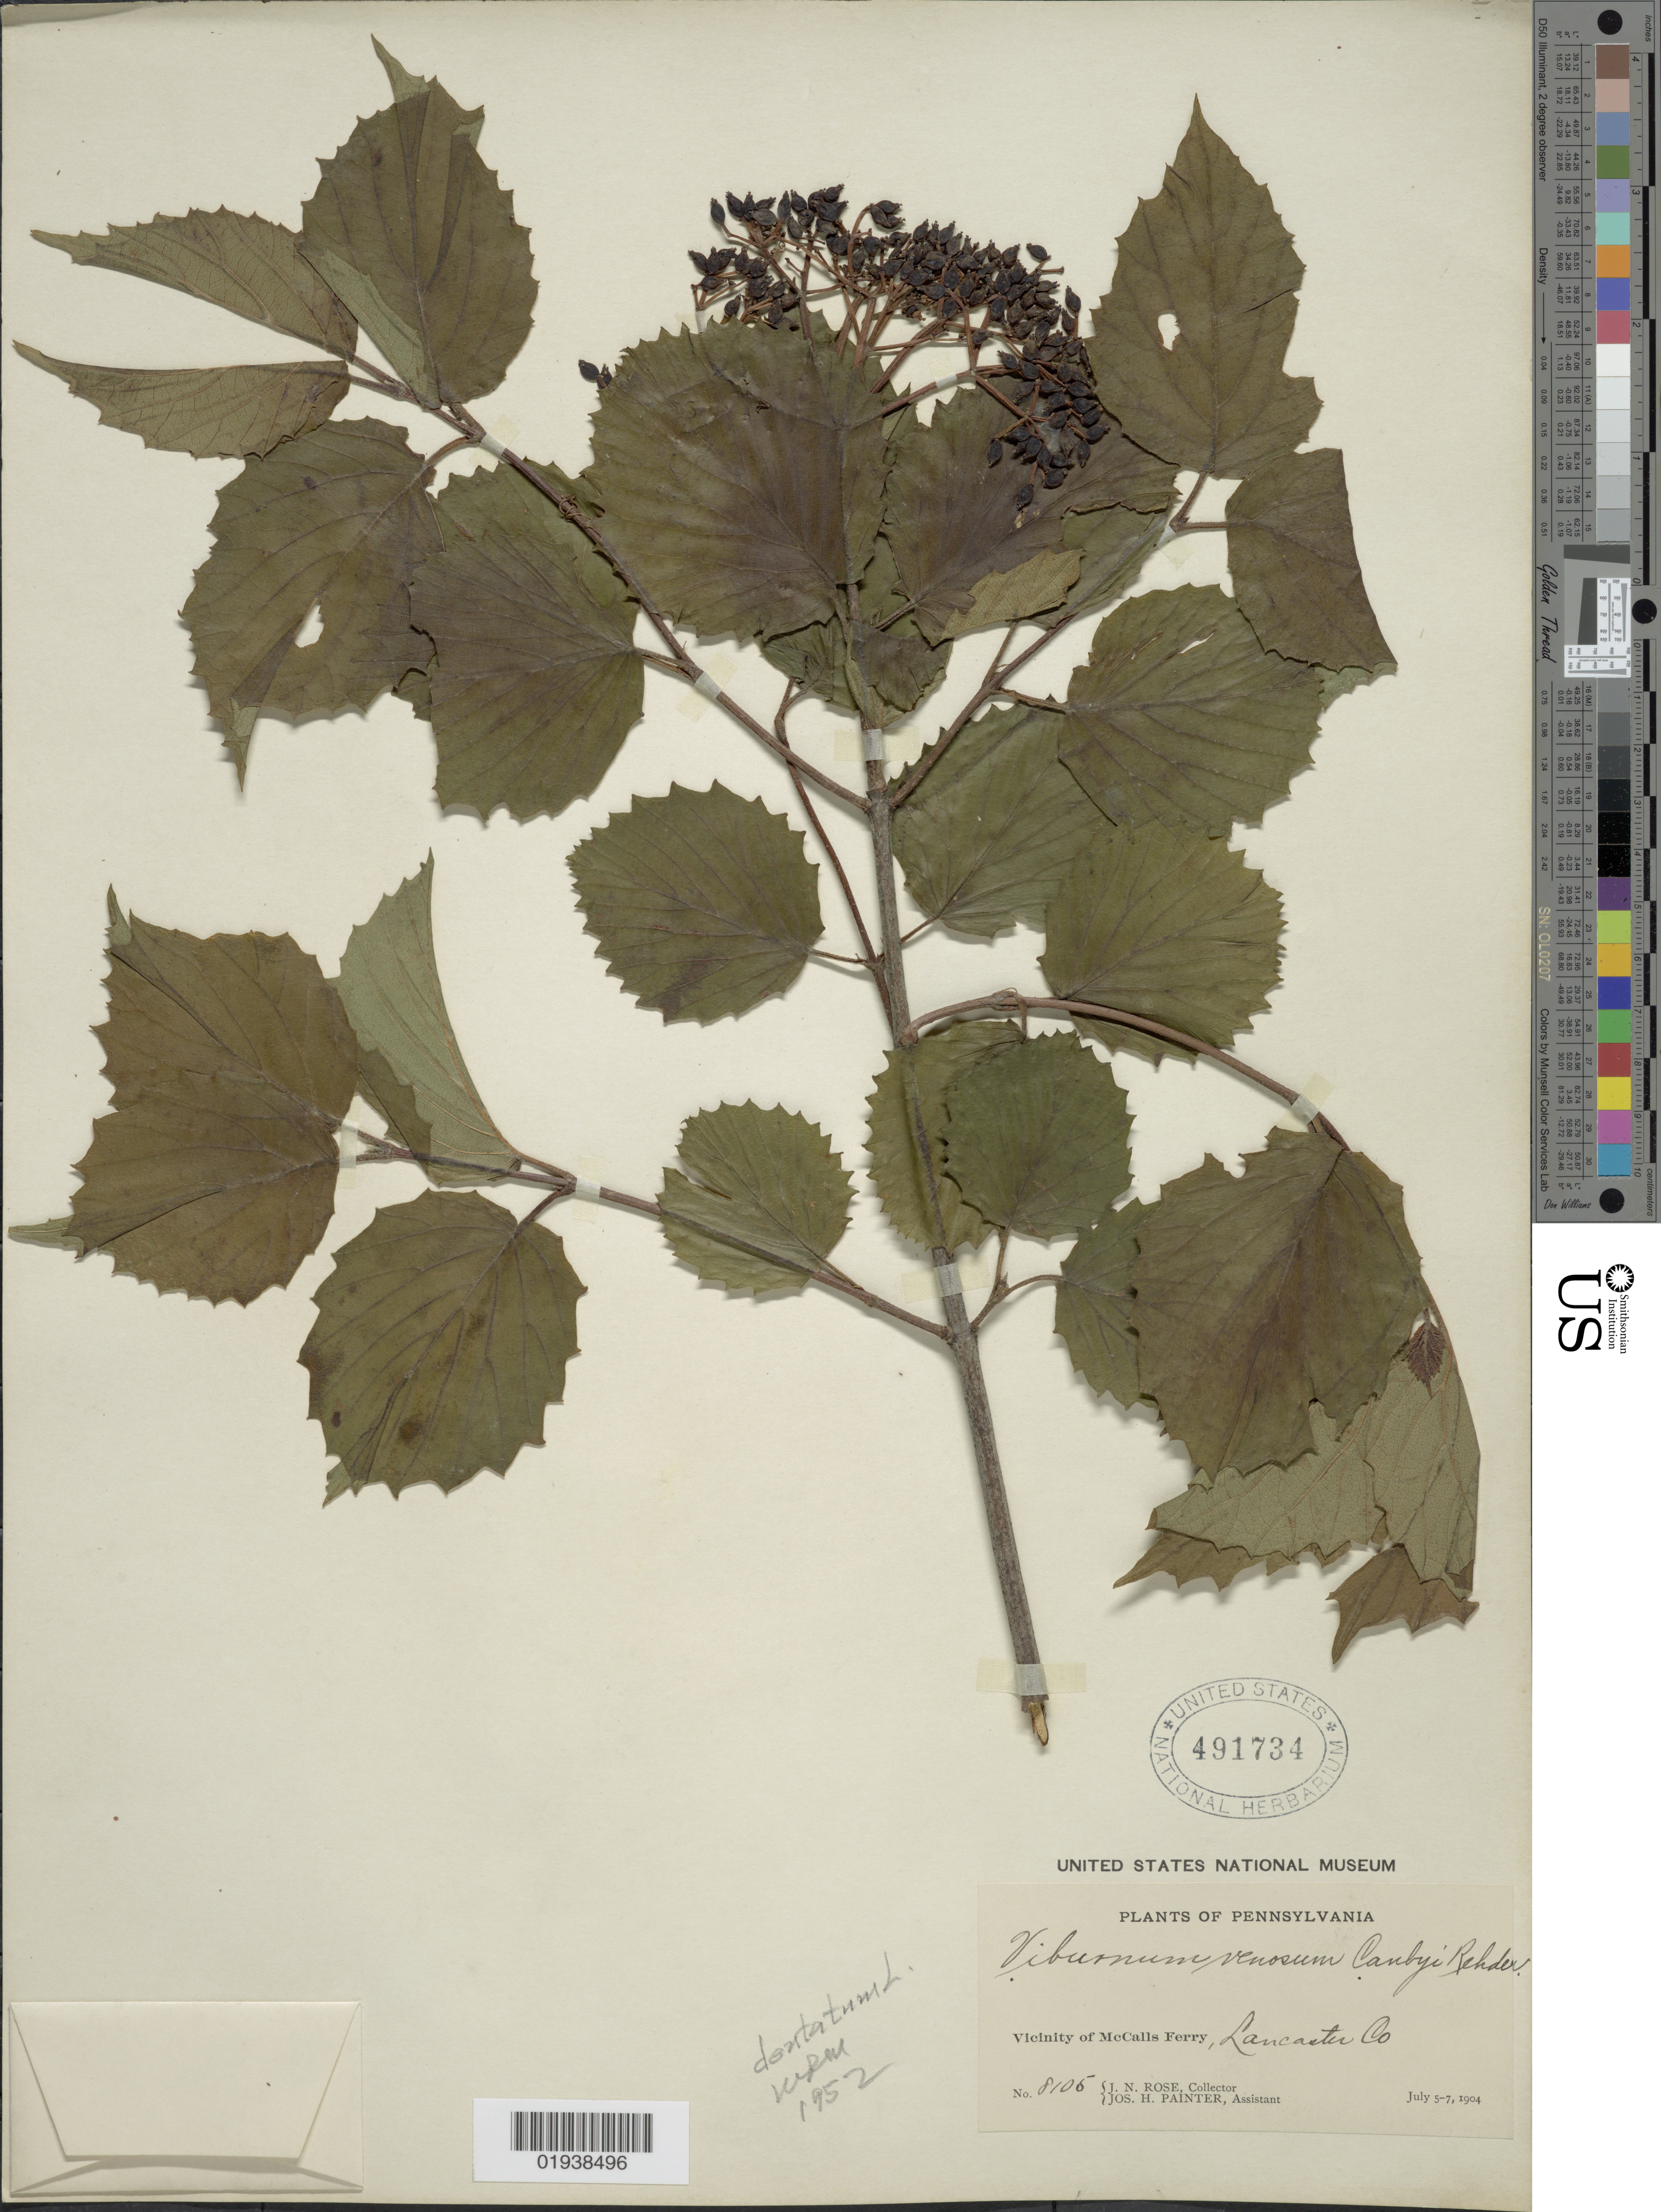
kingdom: Plantae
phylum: Tracheophyta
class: Magnoliopsida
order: Dipsacales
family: Viburnaceae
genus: Viburnum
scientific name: Viburnum dentatum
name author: L.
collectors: J. N. Rose & J. H. Painter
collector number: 8105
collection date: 1904-07-05/1904-07-07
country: United States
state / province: Pennsylvania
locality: Vicinity of McCalls Ferry, Lancaster Co.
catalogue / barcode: US 491734